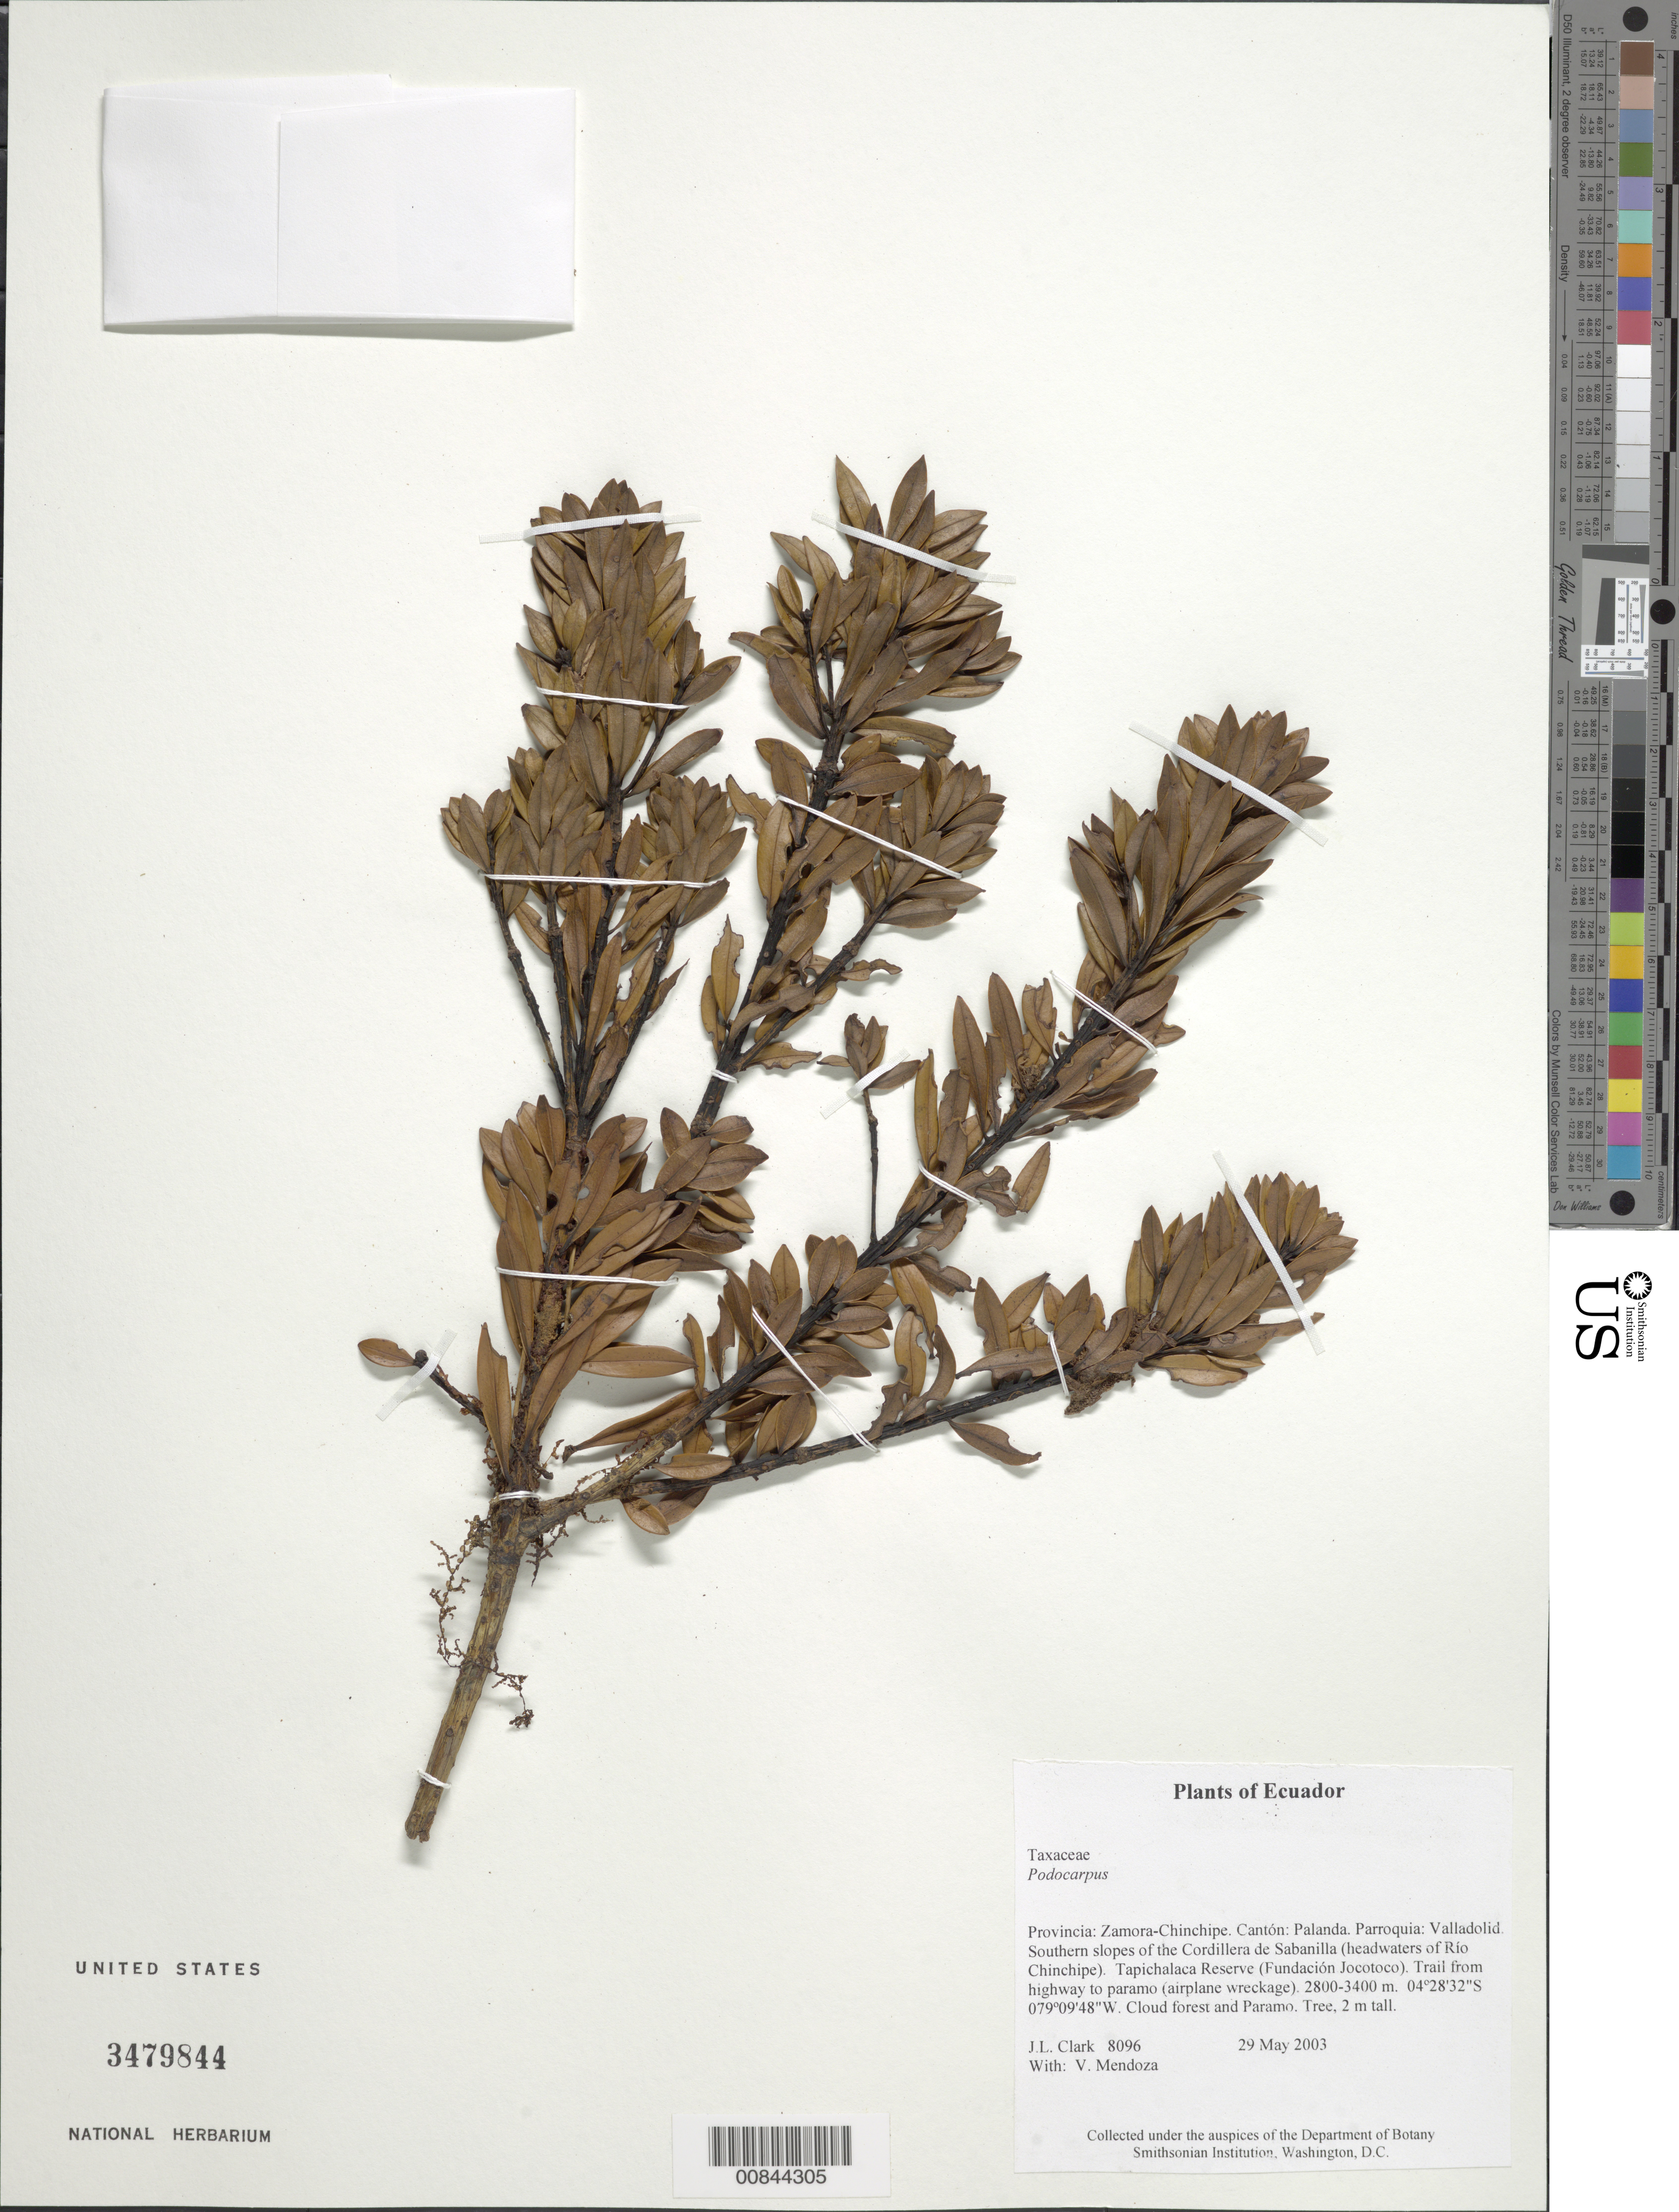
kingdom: Plantae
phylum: Tracheophyta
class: Pinopsida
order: Pinales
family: Podocarpaceae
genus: Podocarpus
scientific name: Podocarpus matudae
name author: Lundell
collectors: J. L. Clark & V. Mendoza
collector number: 08096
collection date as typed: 29 May 2003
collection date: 2003-05-29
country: Ecuador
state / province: Zamora-Chinchipe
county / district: Palanda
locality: Parroquia: Valladolid. Southern slopes of the Cordillera de Sabanilla (headwaters of Río Chinchipe). Tapichalaca Reserve (Fundación Jocotoco). Trail from highway to paramo (airplane wreckage).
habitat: Cloud forest and Paramo.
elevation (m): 2800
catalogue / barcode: US 3479844